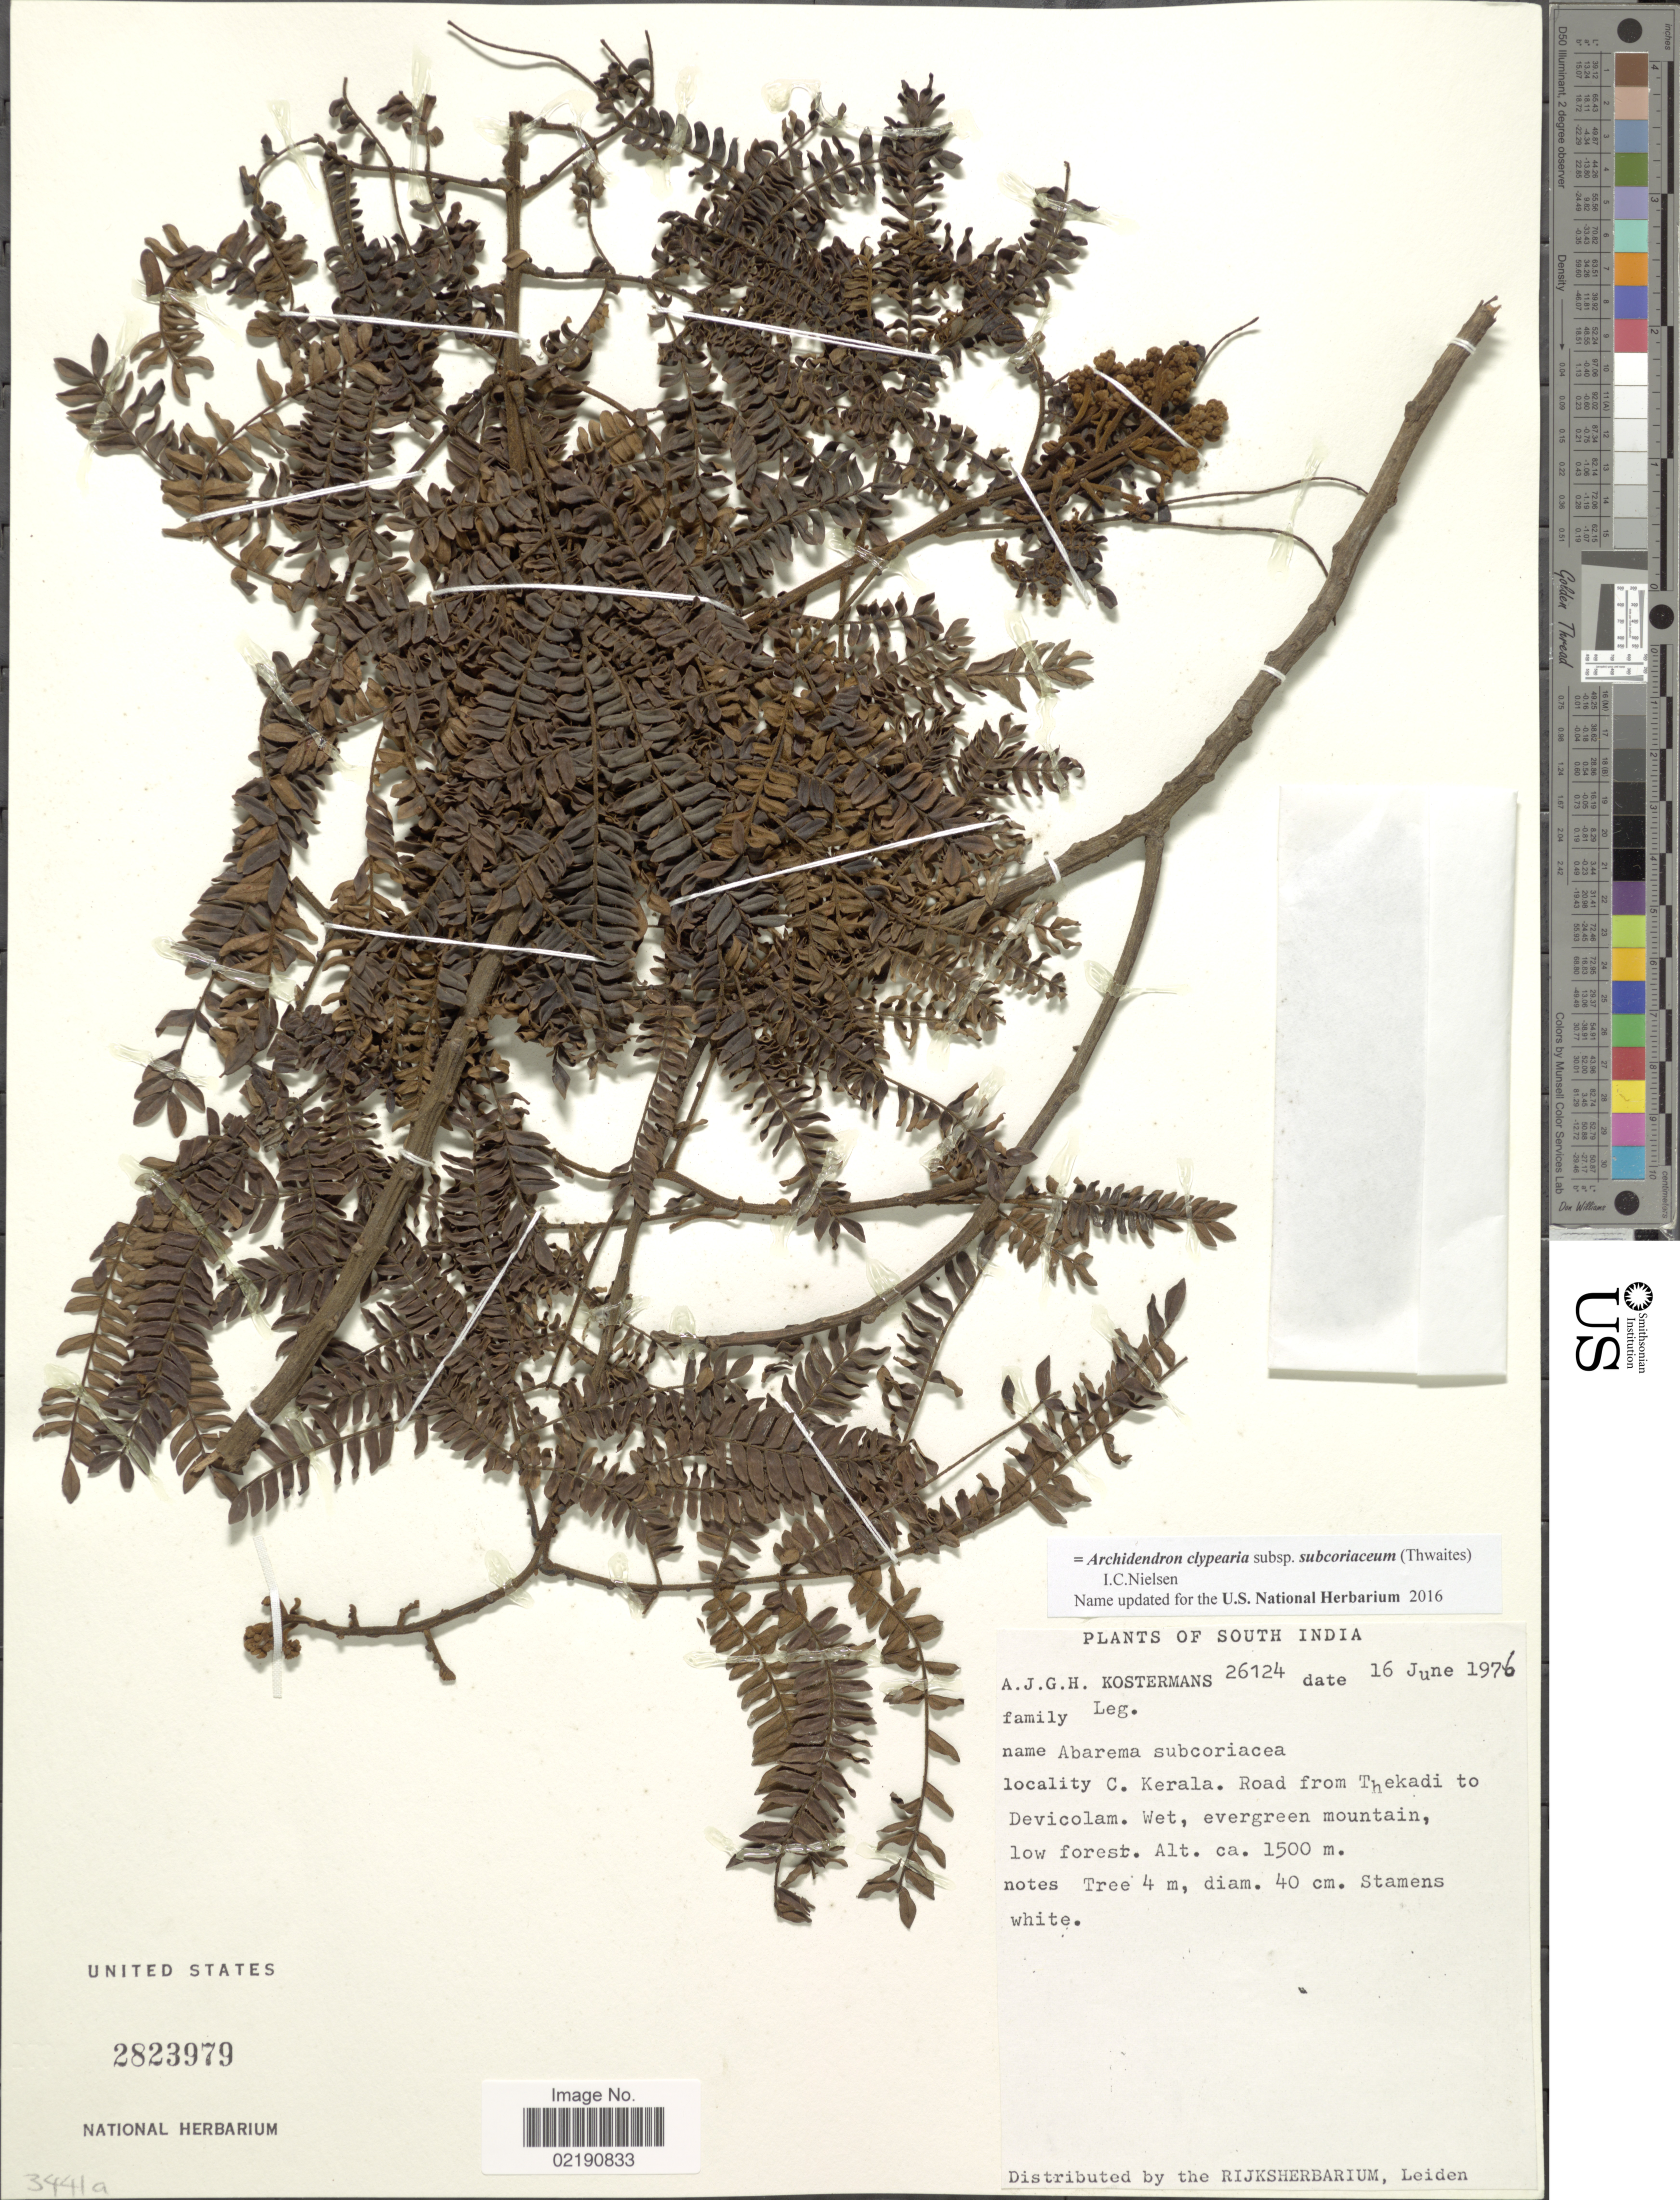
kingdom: Plantae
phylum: Tracheophyta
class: Magnoliopsida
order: Fabales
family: Fabaceae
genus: Archidendron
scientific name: Archidendron clypearia var. subcoriaceum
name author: M. Gangop. & Chakrabarty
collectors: A. J. G. Kostermans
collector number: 36124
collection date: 1976-06-16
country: India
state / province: Kerala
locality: South India, C. Kerala, road from Thekadi to Devicolam, evergeen mountain, low forest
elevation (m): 1500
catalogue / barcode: US 2823979